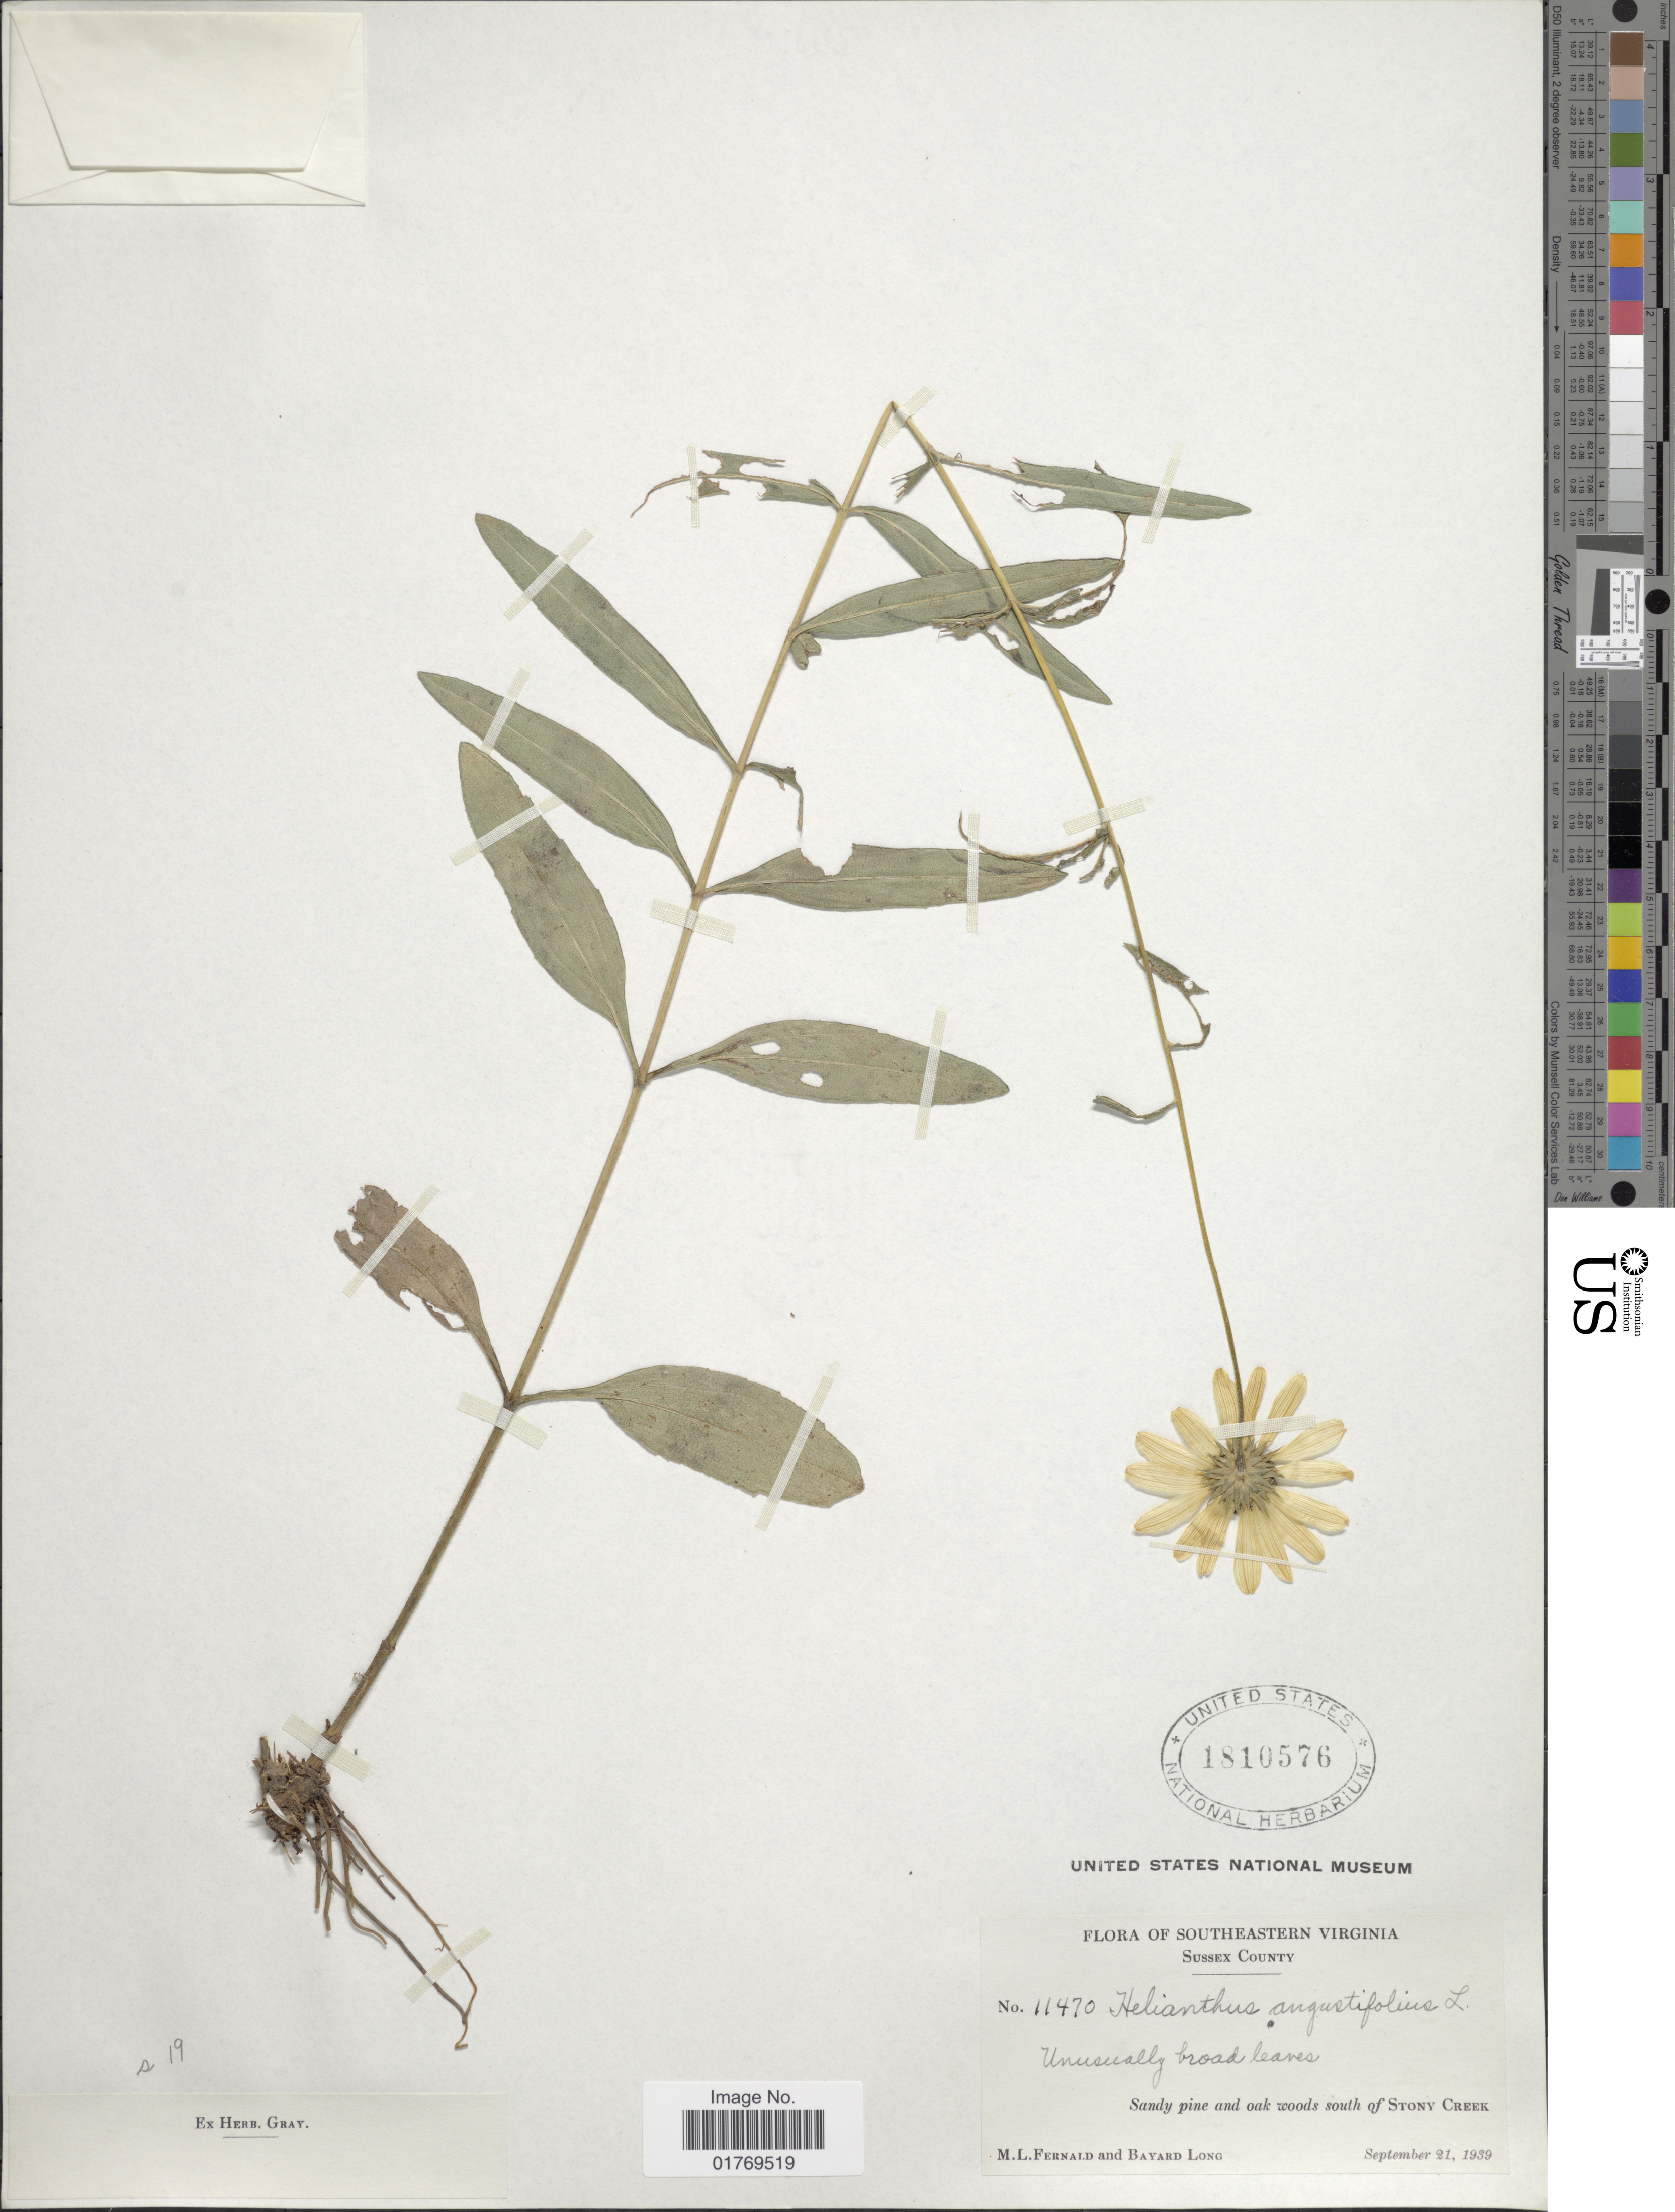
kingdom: Plantae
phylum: Tracheophyta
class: Magnoliopsida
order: Asterales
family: Asteraceae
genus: Helianthus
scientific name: Helianthus angustifolius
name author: L.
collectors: M. L. Fernald & B. Long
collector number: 11470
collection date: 1939-09-21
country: United States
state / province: Virginia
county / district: Sussex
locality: Southeastern Virginia. Sussex County. Sandy pine and oak woods south of Stony Creek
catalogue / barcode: US 1810576